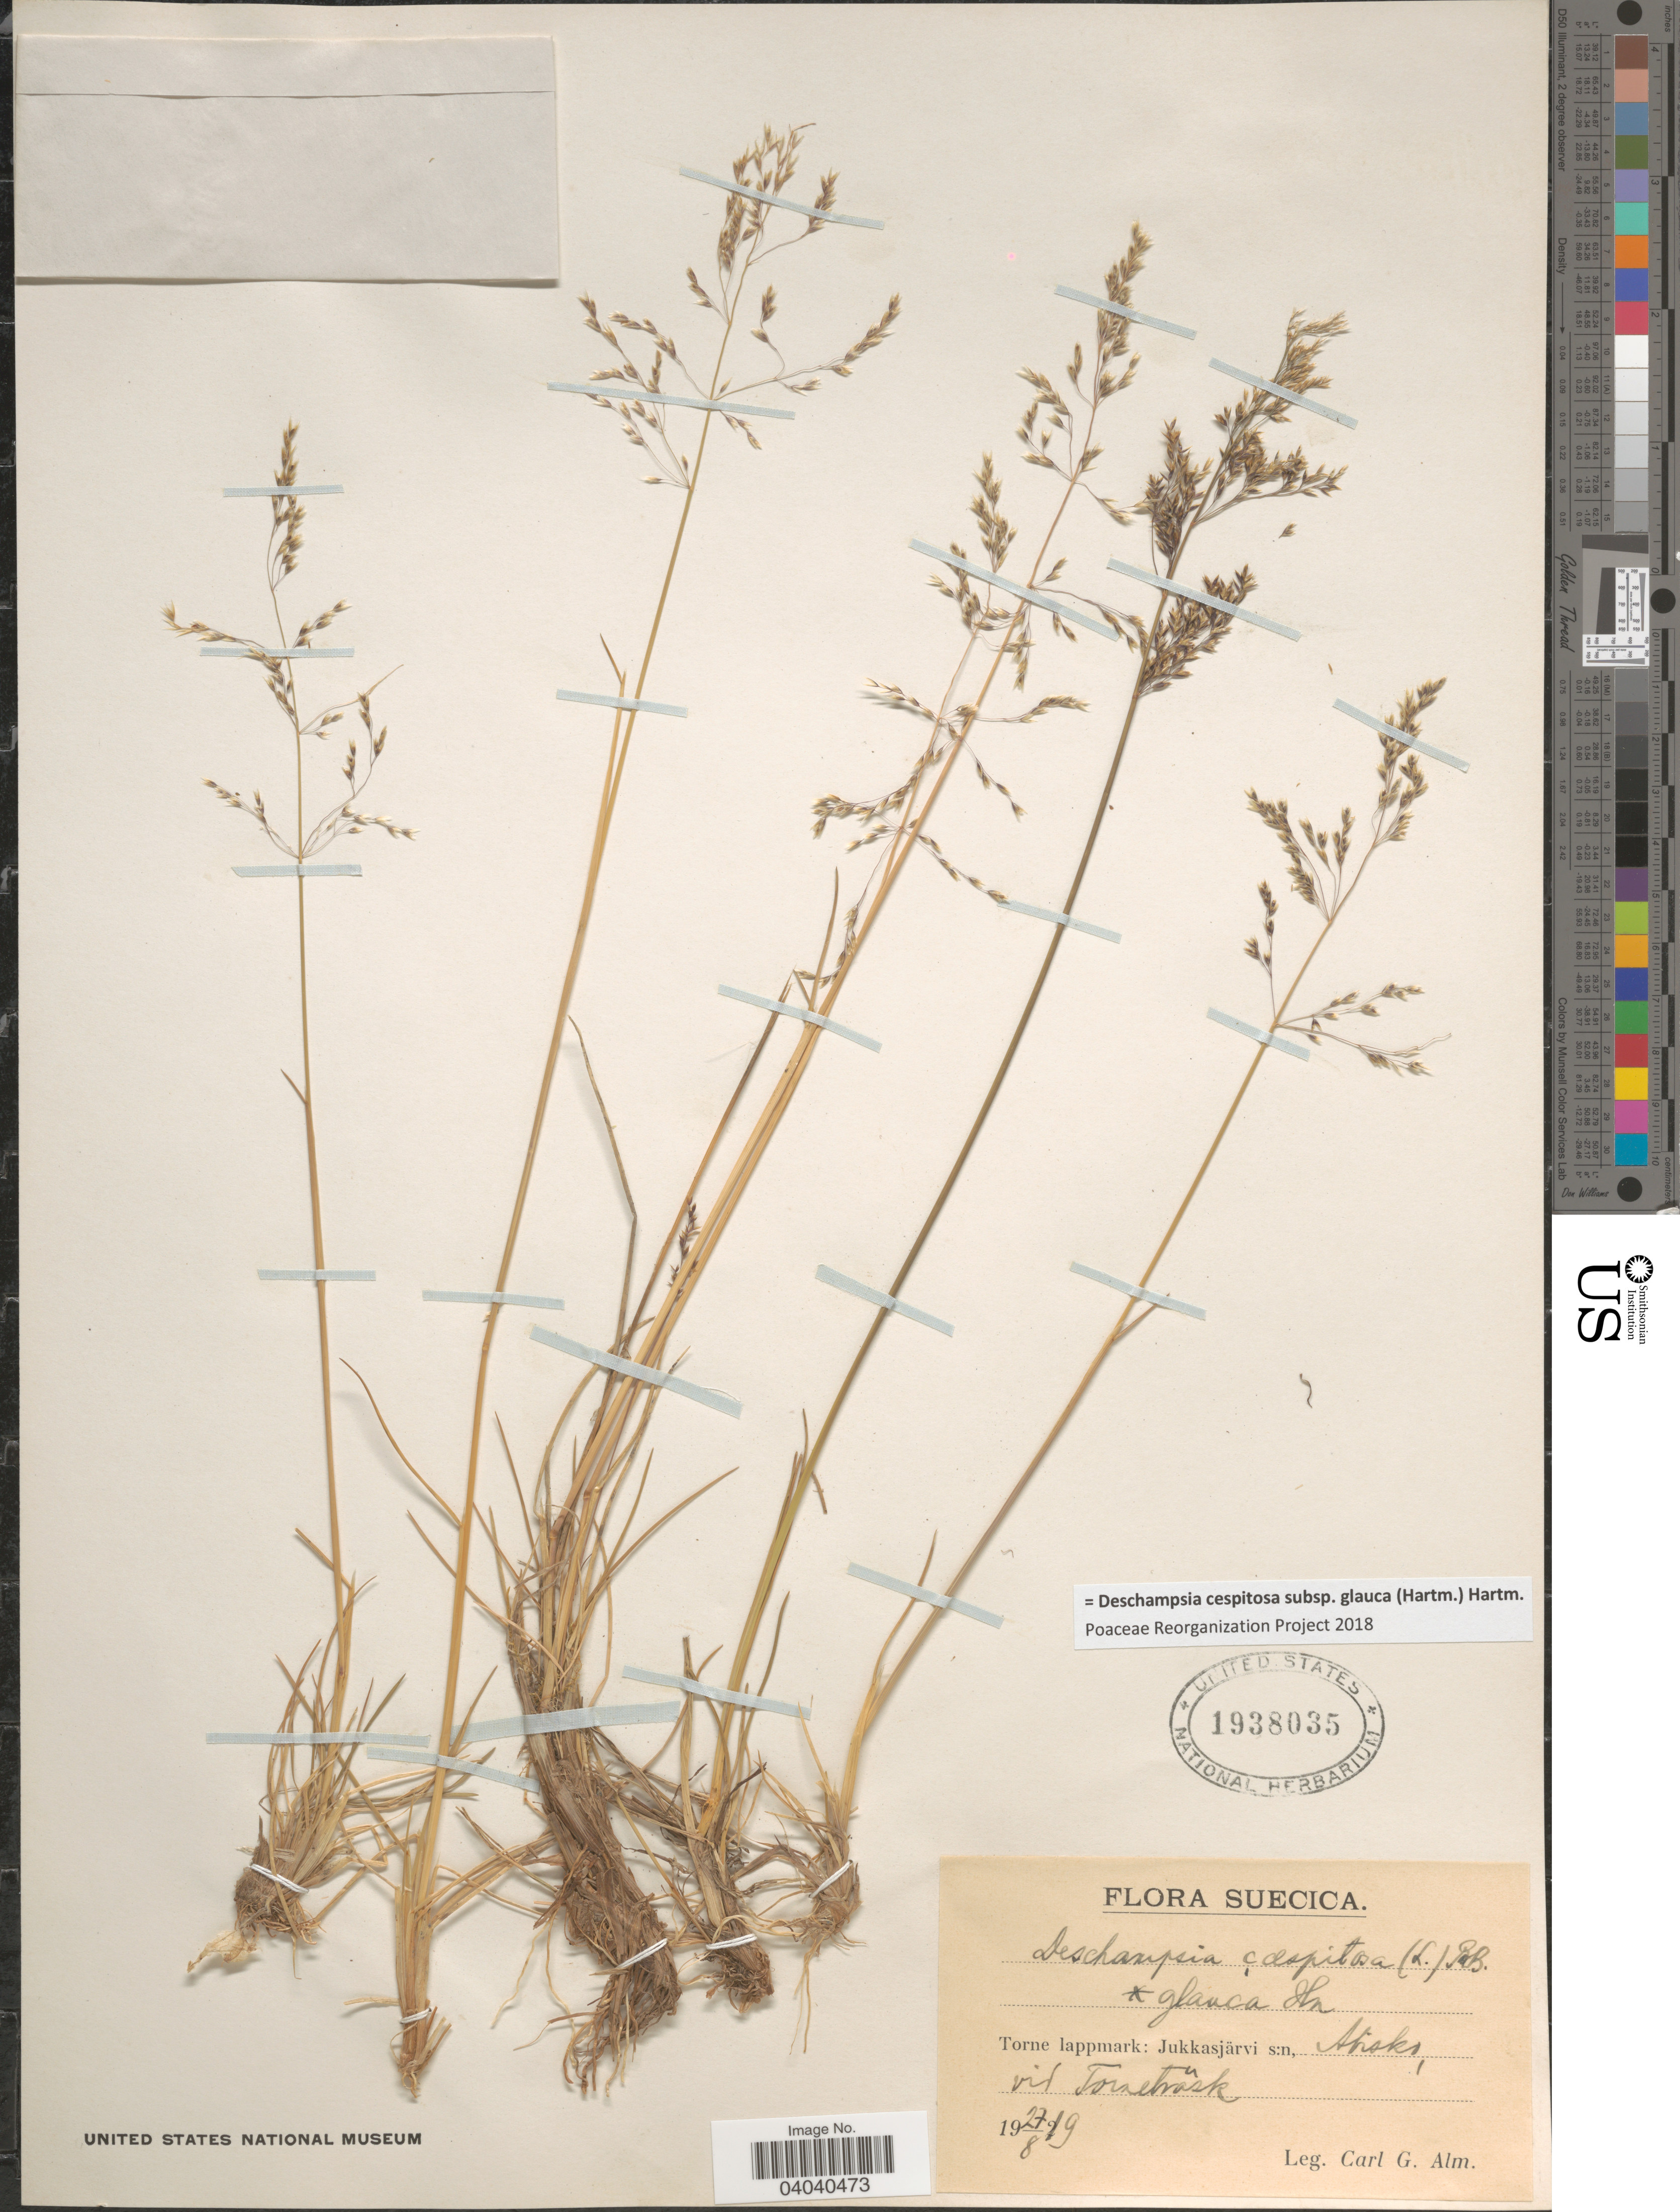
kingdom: Plantae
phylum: Tracheophyta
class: Liliopsida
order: Poales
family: Poaceae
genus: Deschampsia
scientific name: Deschampsia cespitosa subsp. glauca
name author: (Hartm.) Hartm.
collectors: C. G. Alm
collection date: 1919-08-27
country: Sweden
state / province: Norrbotten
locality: Suecica. Torne lappmark: Jukkasjärvi s:n, Abisko, vid Tornetrãsk.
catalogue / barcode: US 1938035